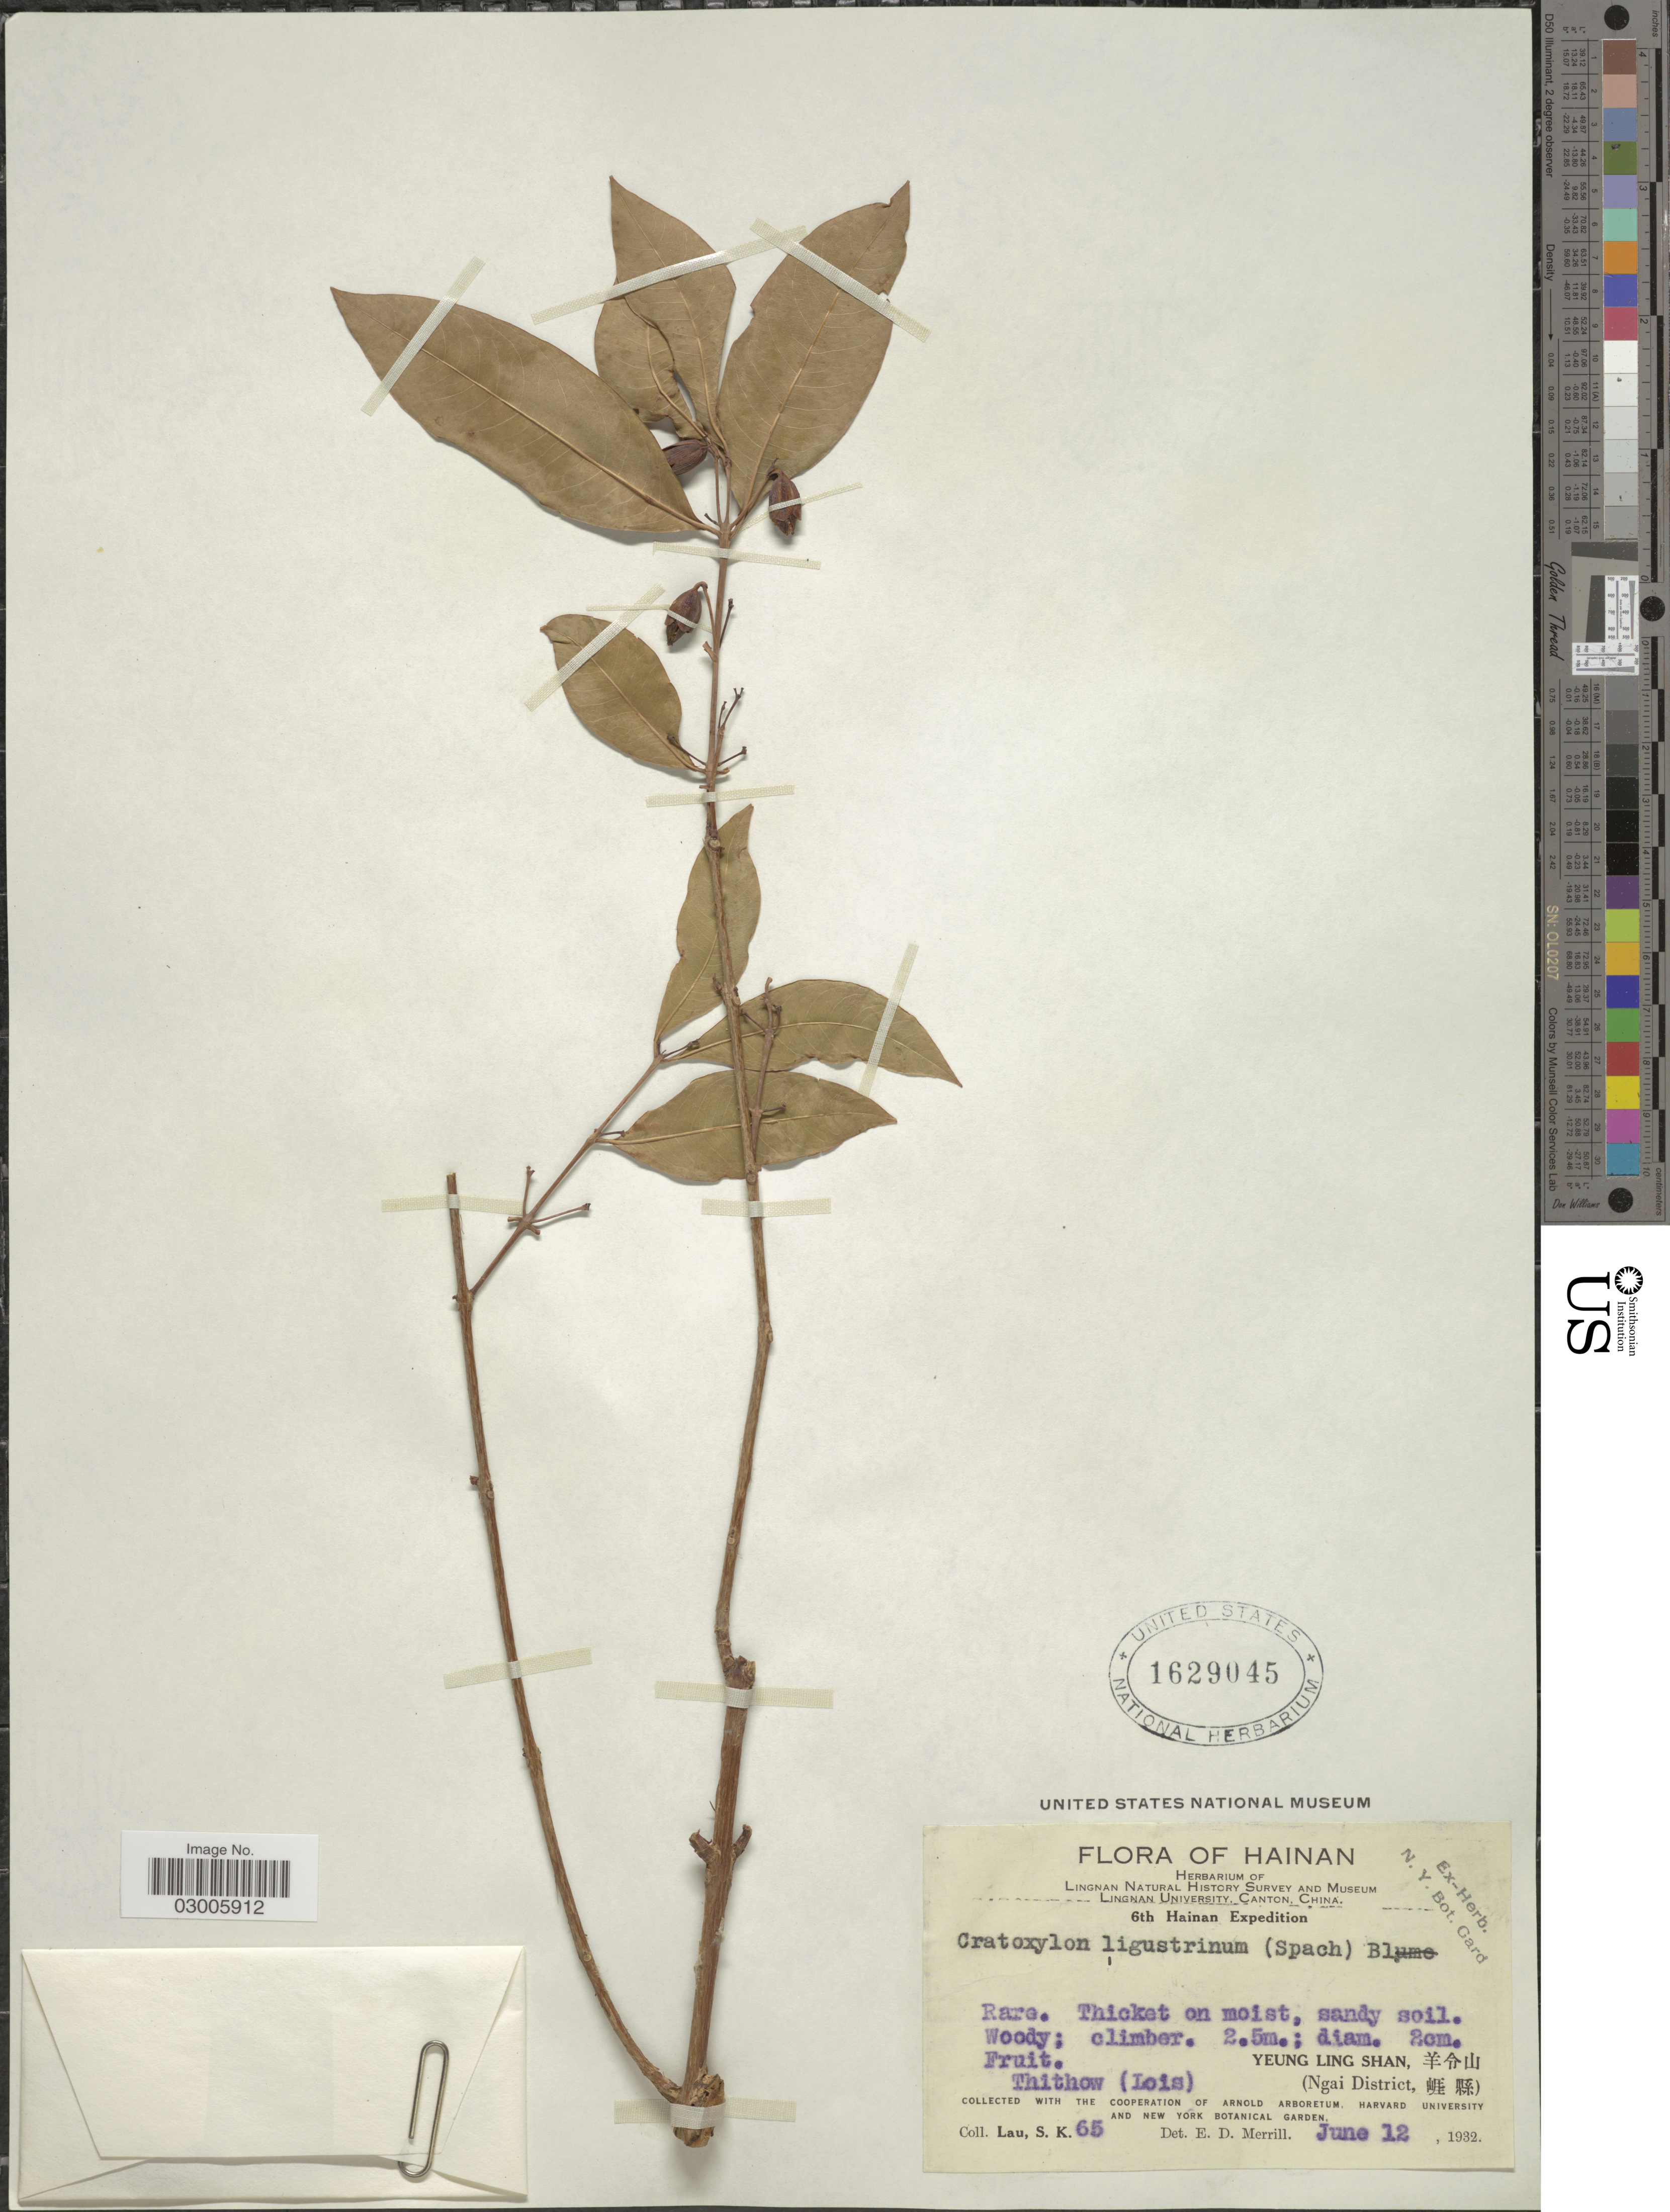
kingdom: Plantae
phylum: Tracheophyta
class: Magnoliopsida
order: Malpighiales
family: Hypericaceae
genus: Cratoxylum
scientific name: Cratoxylum ligustrinum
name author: (Spach) Blume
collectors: S. K. Lau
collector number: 65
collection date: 1932-06-12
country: China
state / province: Hainan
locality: Yeung Ling Shan. (Ngai District).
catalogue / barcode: US 1629045